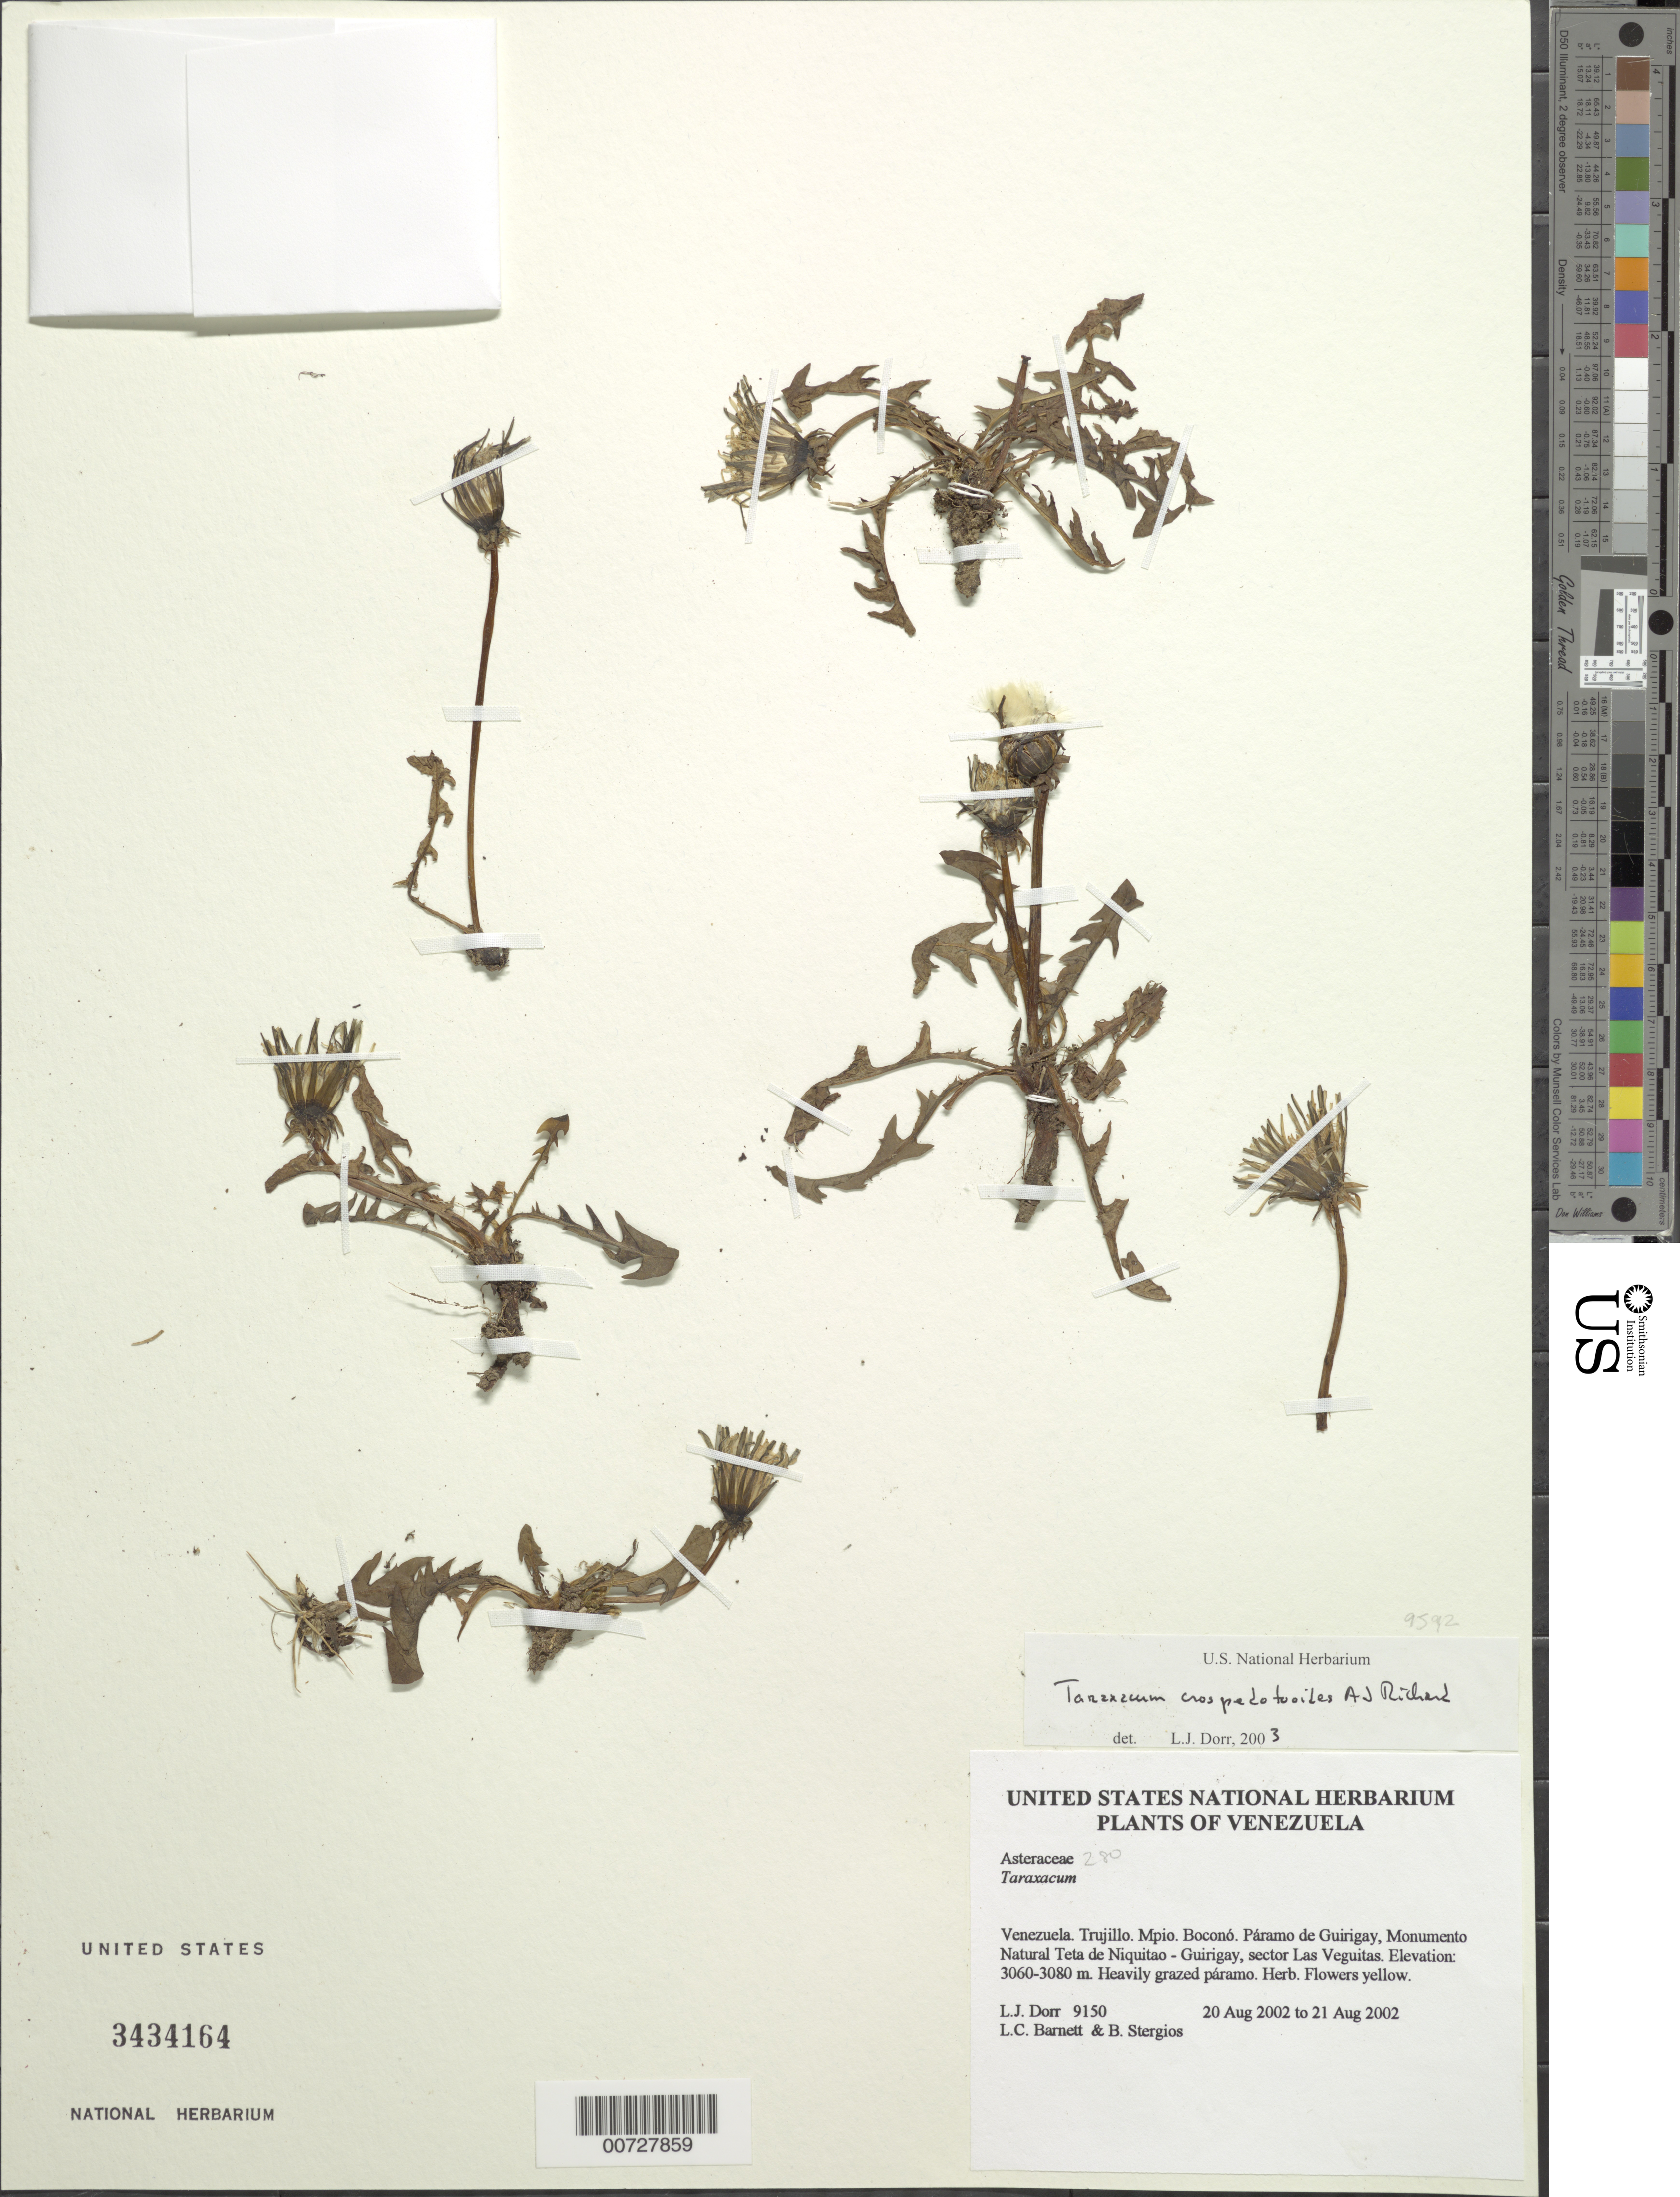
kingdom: Plantae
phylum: Tracheophyta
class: Magnoliopsida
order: Asterales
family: Asteraceae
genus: Taraxacum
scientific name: Taraxacum craspedotoides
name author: A.J. Richards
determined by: Dorr, L. J., (BOT), Smithsonian Institution - National Museum of Natural History (UNITED STATES)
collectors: L. J. Dorr, L. C. Barnett & B. G. Stergios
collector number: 9150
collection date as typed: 20 Aug 2002 to 21 Aug 2002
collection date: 2002-08-20/2002-08-21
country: Venezuela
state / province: Trujillo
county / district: Boconó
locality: Páramo de Guirigay, Monumento Natural Teta de Niquitao - Guirigay, sector Las Veguitas.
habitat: Heavily grazed páramo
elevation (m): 3060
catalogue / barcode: US 3434164